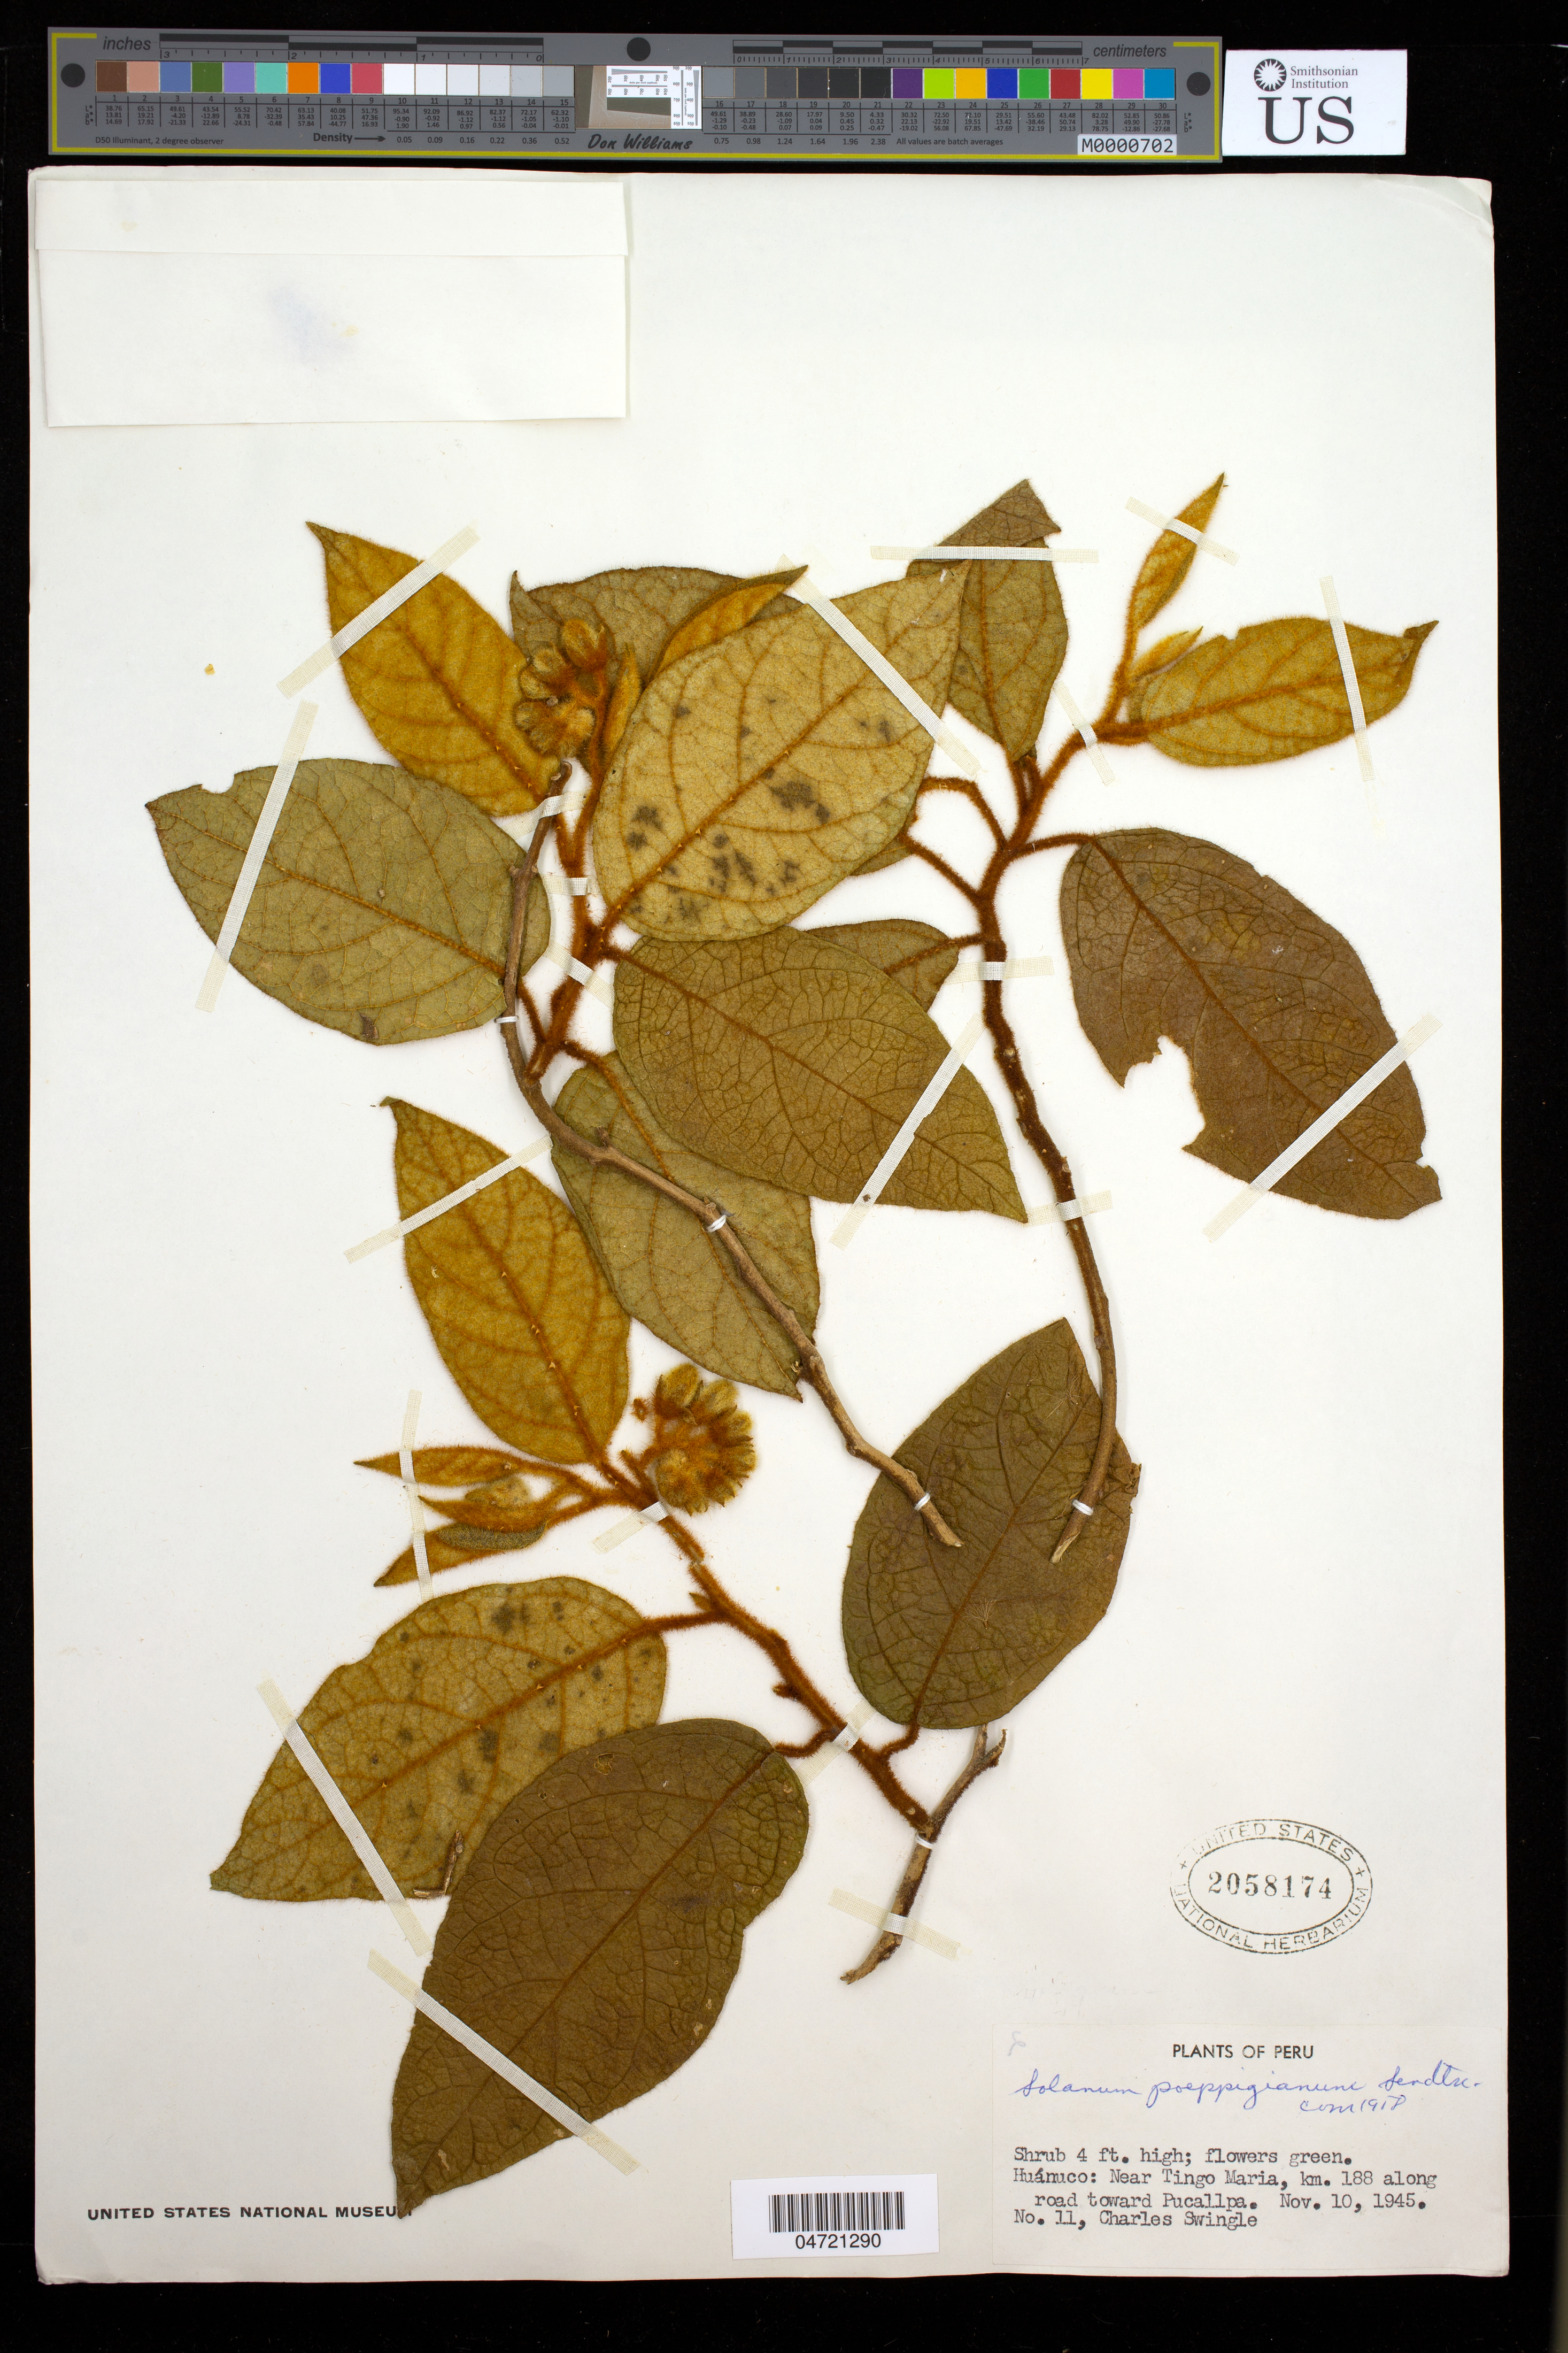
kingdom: Plantae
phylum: Tracheophyta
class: Magnoliopsida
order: Solanales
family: Solanaceae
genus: Solanum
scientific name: Solanum poeppigianum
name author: Sendtn.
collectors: C. Swingle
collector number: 11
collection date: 1945-11-10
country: Peru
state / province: Huánuco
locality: Near Tingo Maria, km 188 along road toward Pucallpa.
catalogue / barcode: US 2058174